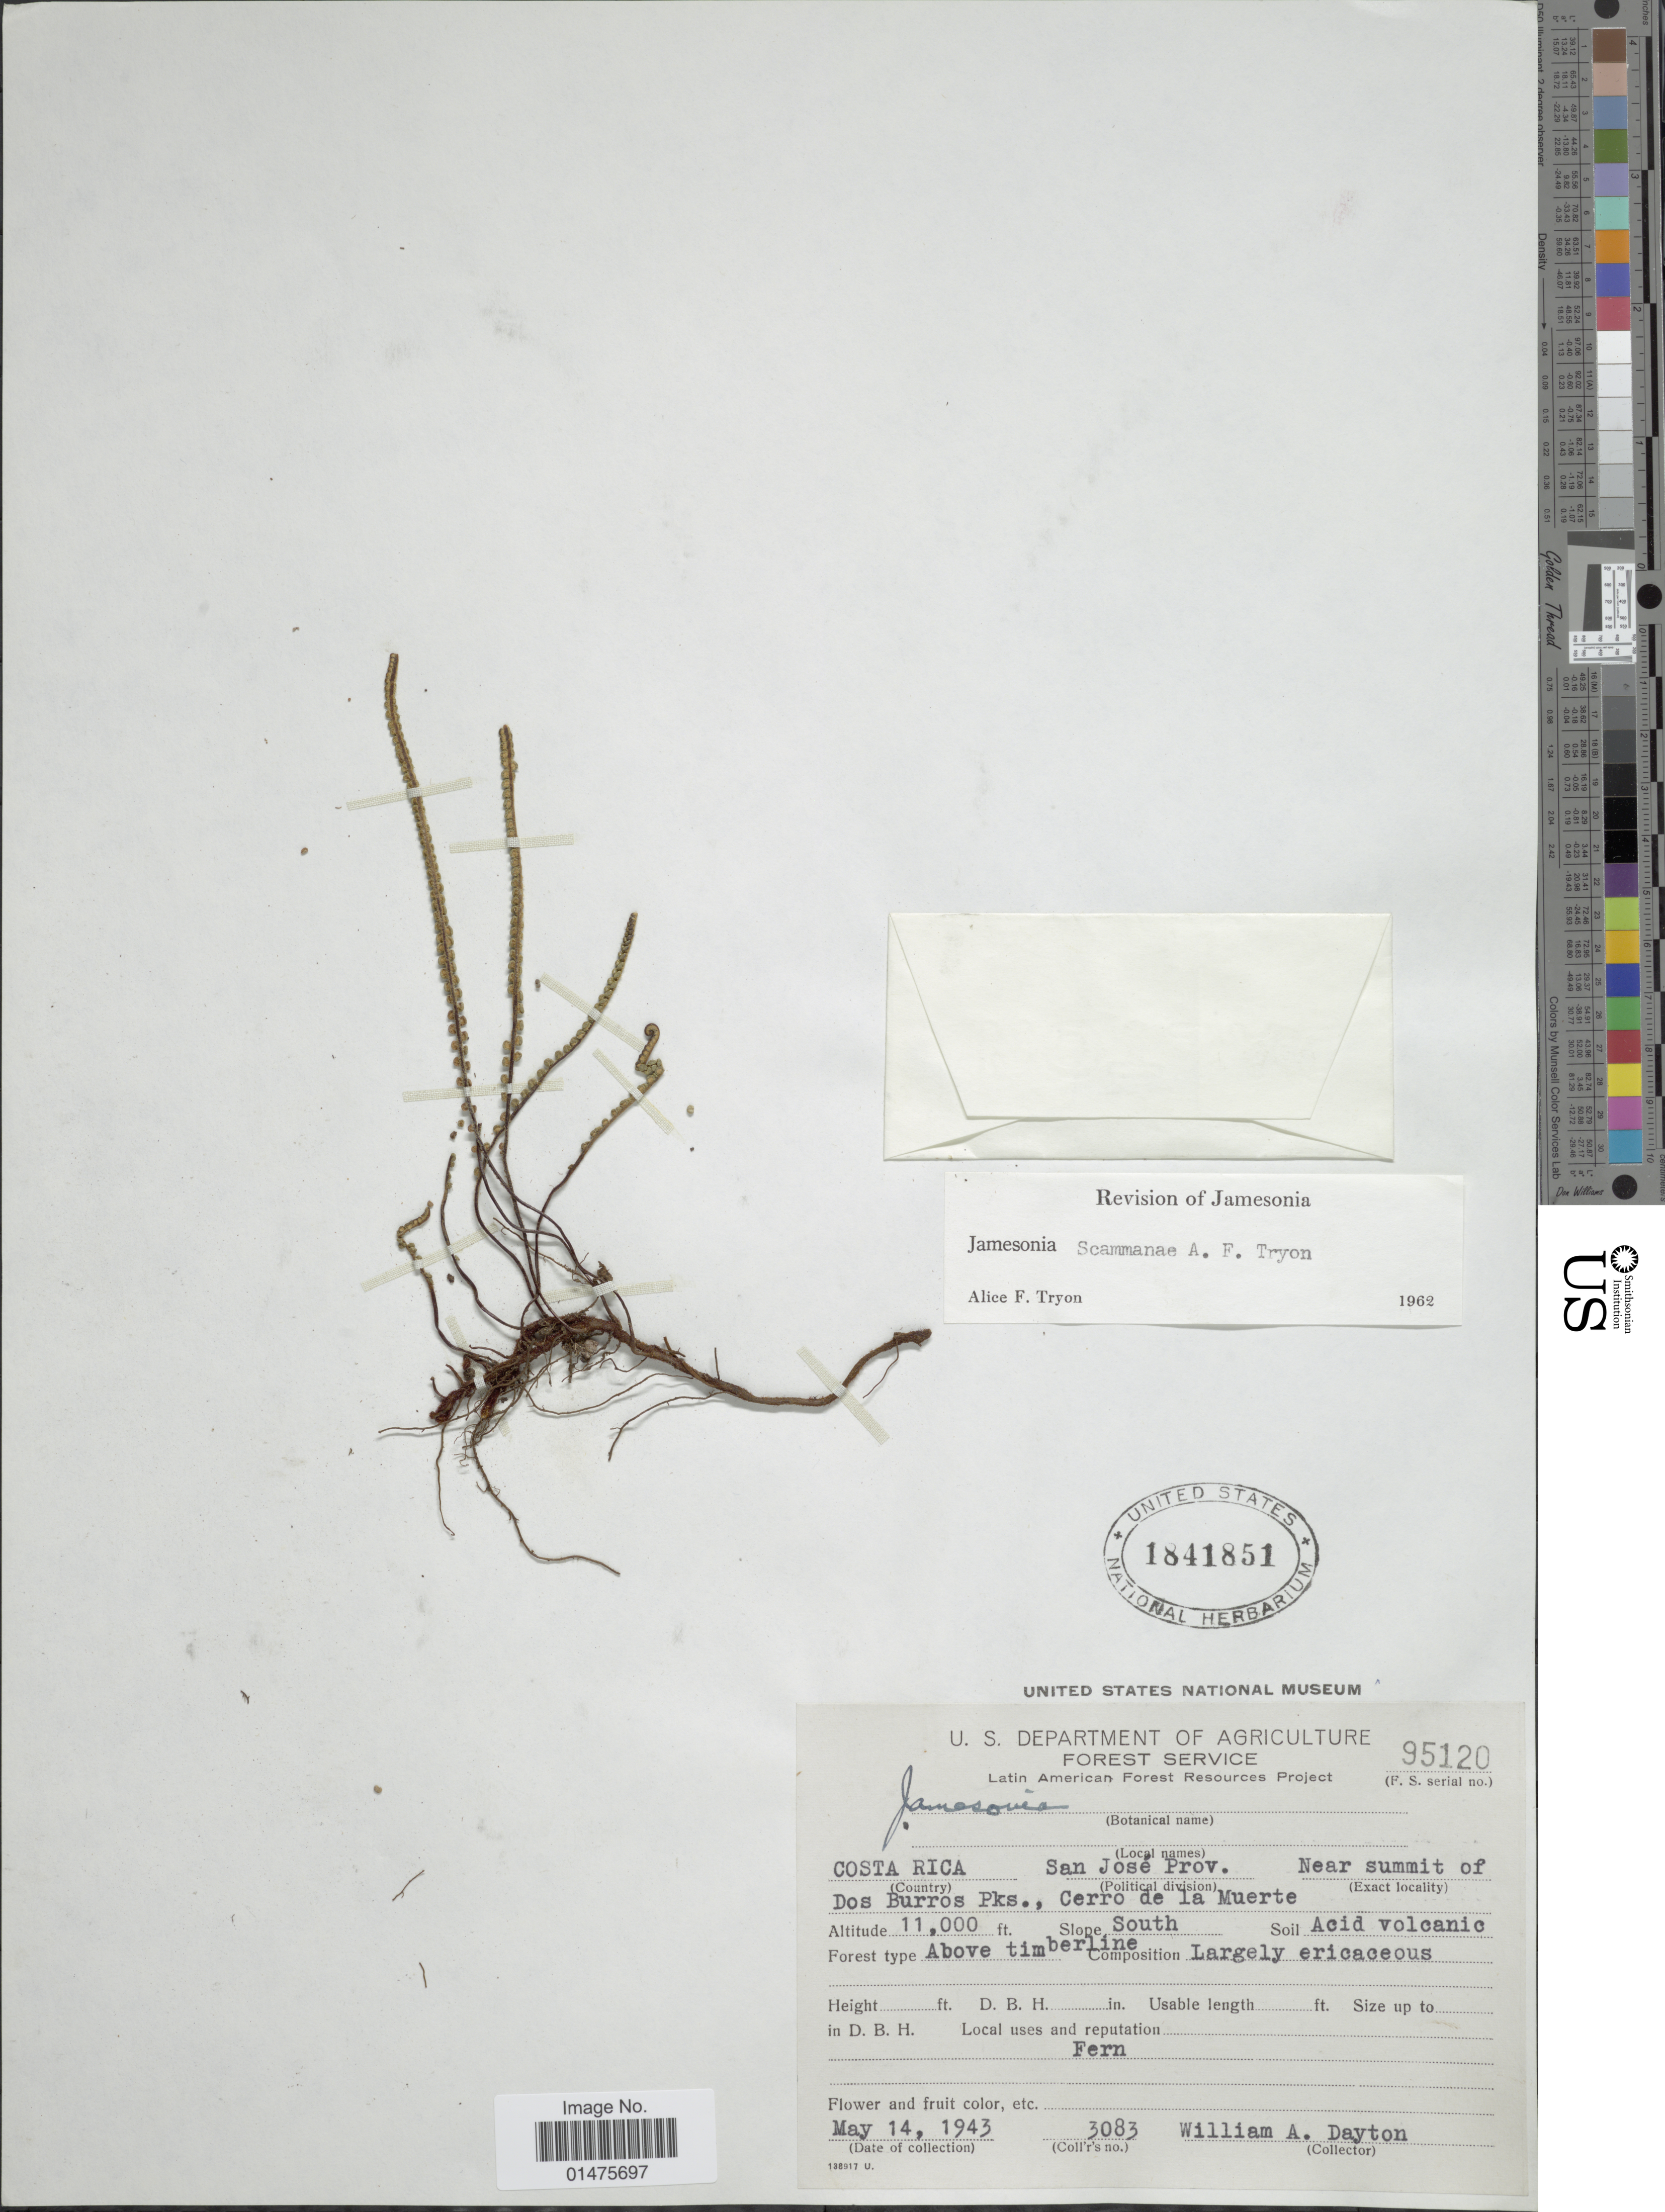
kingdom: Plantae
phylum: Tracheophyta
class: Polypodiopsida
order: Polypodiales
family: Pteridaceae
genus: Jamesonia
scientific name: Jamesonia scammanae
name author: A.F. Tryon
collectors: W. Dayton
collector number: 3083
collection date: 1943-05-14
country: Costa Rica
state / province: San José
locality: Near summit of Dos Burros Pks., Cerro de la Muerte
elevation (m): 3353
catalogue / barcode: US 1841851